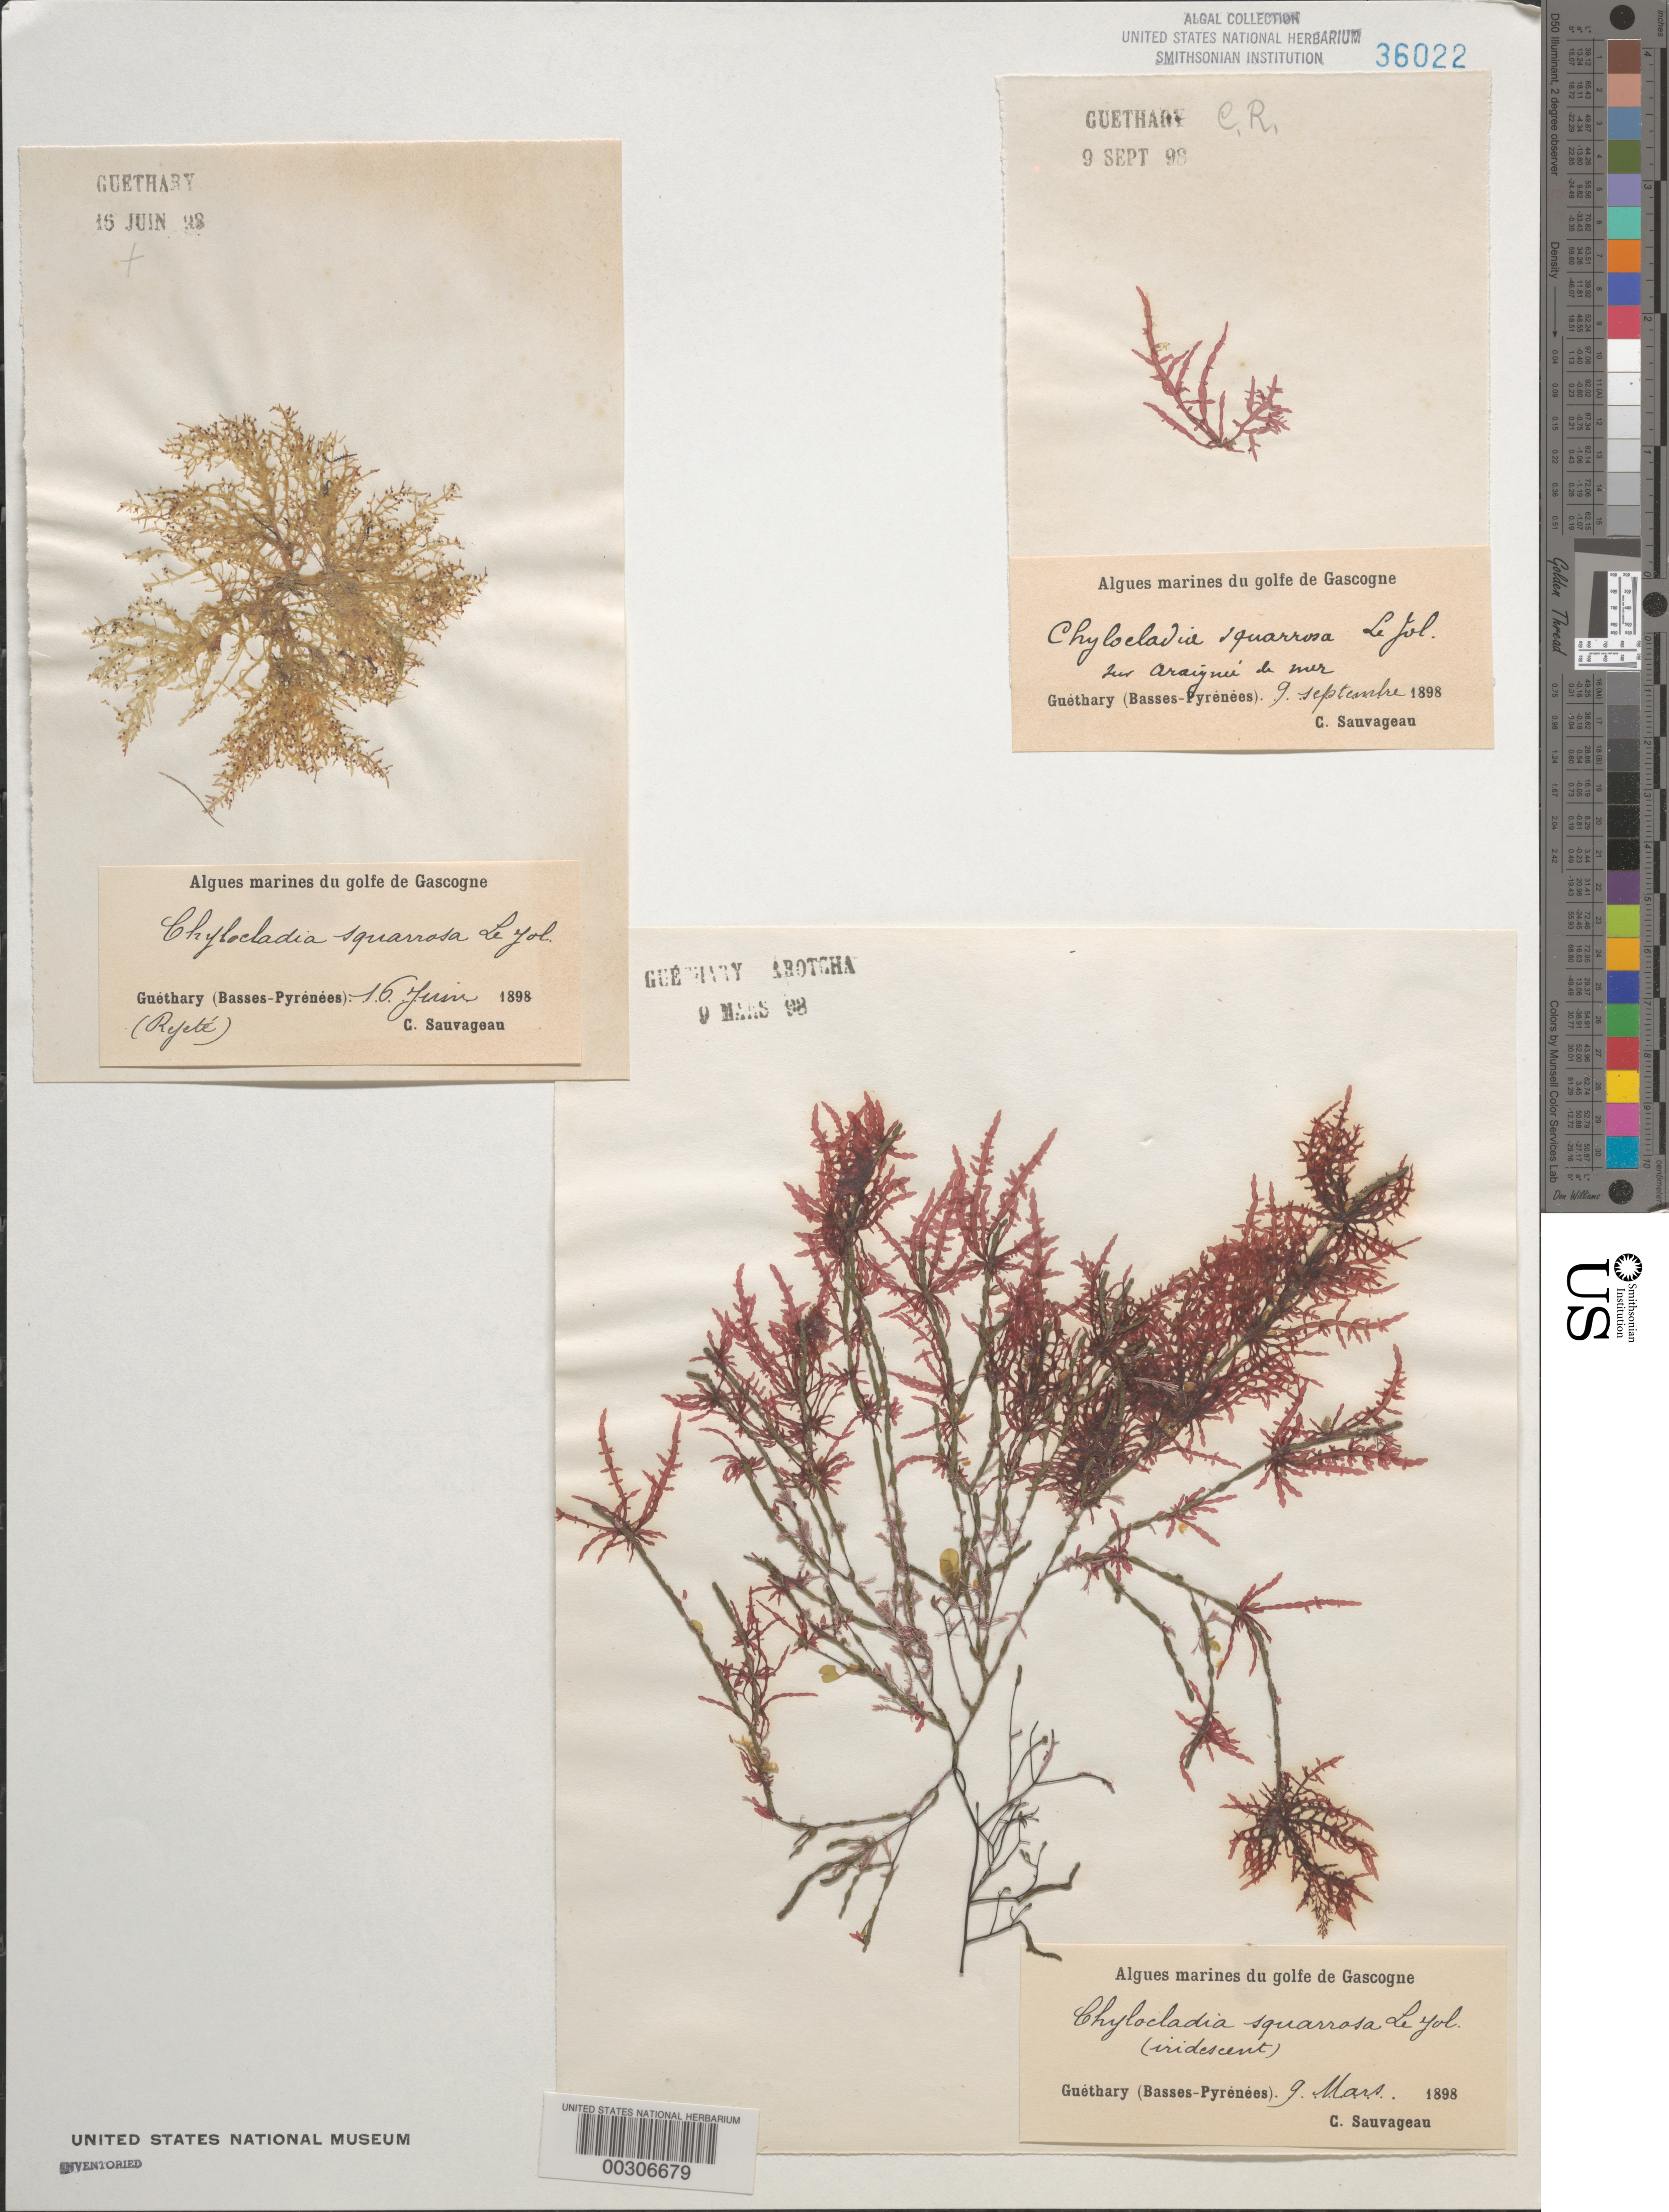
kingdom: Plantae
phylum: Rhodophyta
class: Florideophyceae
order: Rhodymeniales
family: Champiaceae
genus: Chylocladia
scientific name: Chylocladia verticillata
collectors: C. F. Sauvageau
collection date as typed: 09 Mar 1898 TO 09 Sep 1898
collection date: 1898-03-09/1898-09-09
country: France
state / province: Nouvelle-Aquitaine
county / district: Pyrénées-Atlantiques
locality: Guethary Arotcha, Bay of Biscay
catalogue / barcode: US 36022